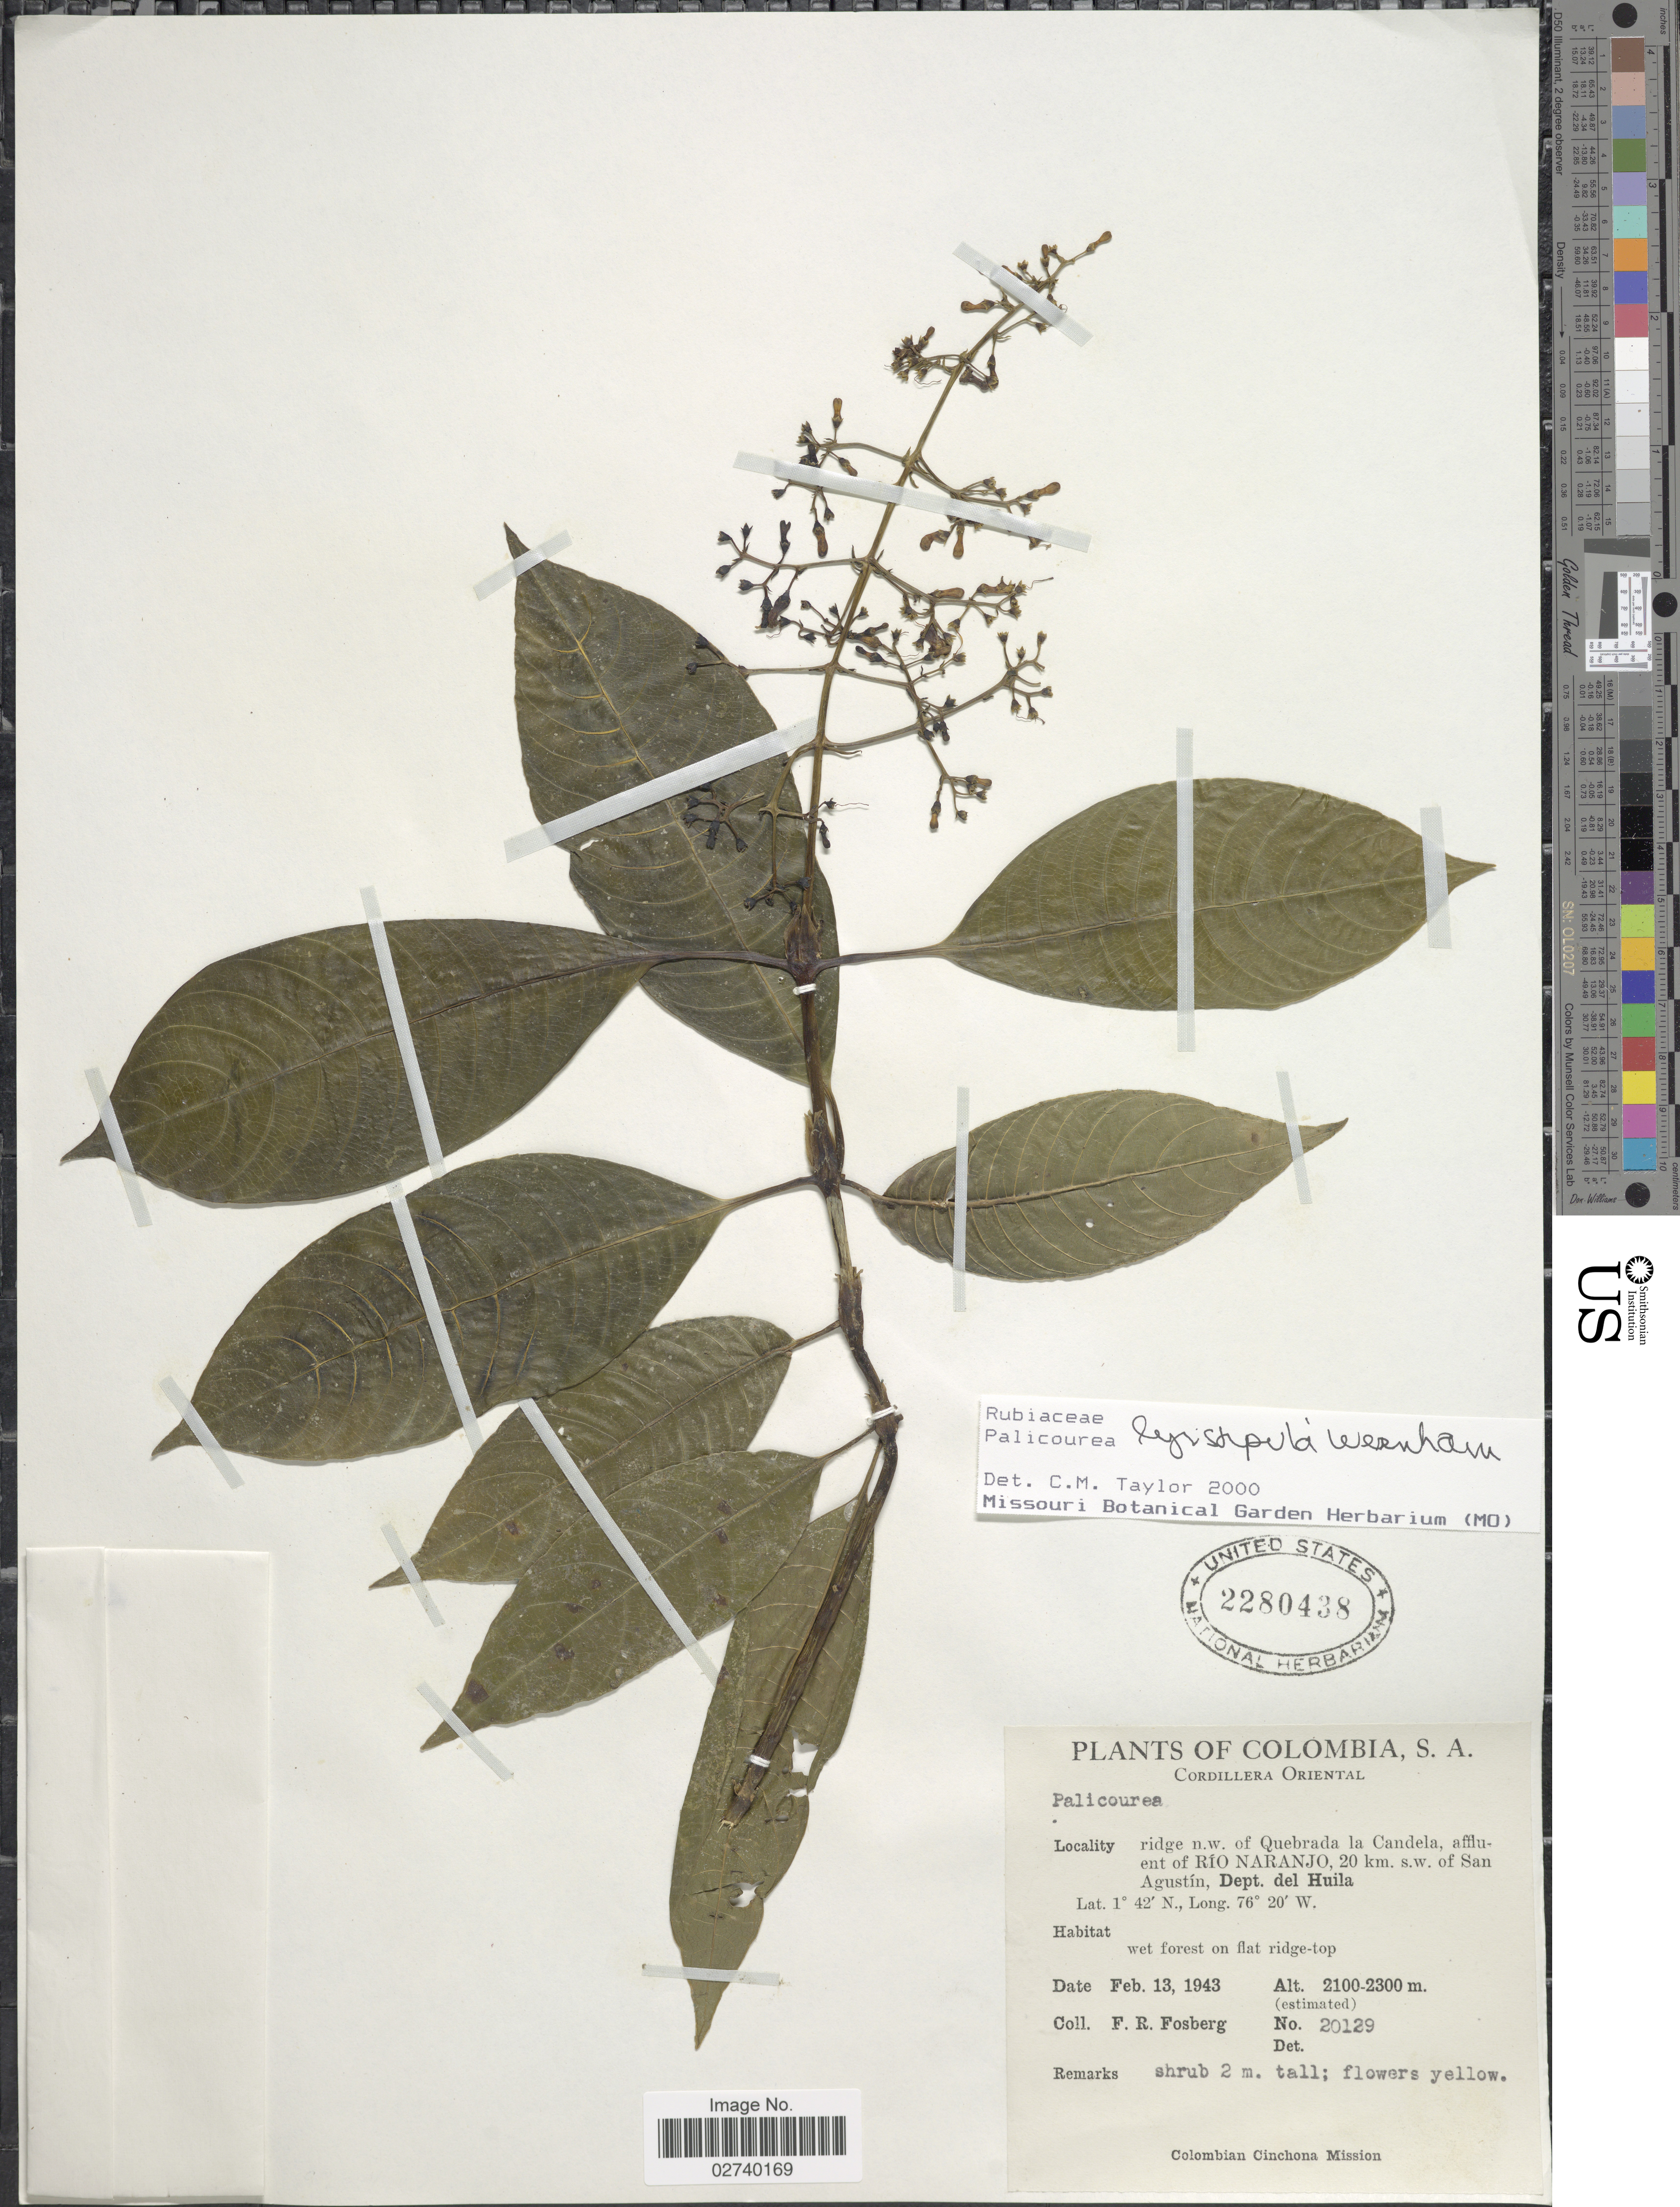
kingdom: Plantae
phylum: Tracheophyta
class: Magnoliopsida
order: Gentianales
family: Rubiaceae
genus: Palicourea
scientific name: Palicourea lyristipula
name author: Wernham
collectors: F. R. Fosberg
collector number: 20129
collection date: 1943-02-13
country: Colombia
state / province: Huila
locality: Cordillera Oriental, ridge n.w. of Quebrada la Candela, affluent of Rio Naranjo, 20 km. s.w. of San Augustan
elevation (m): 2100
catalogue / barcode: US 2280438